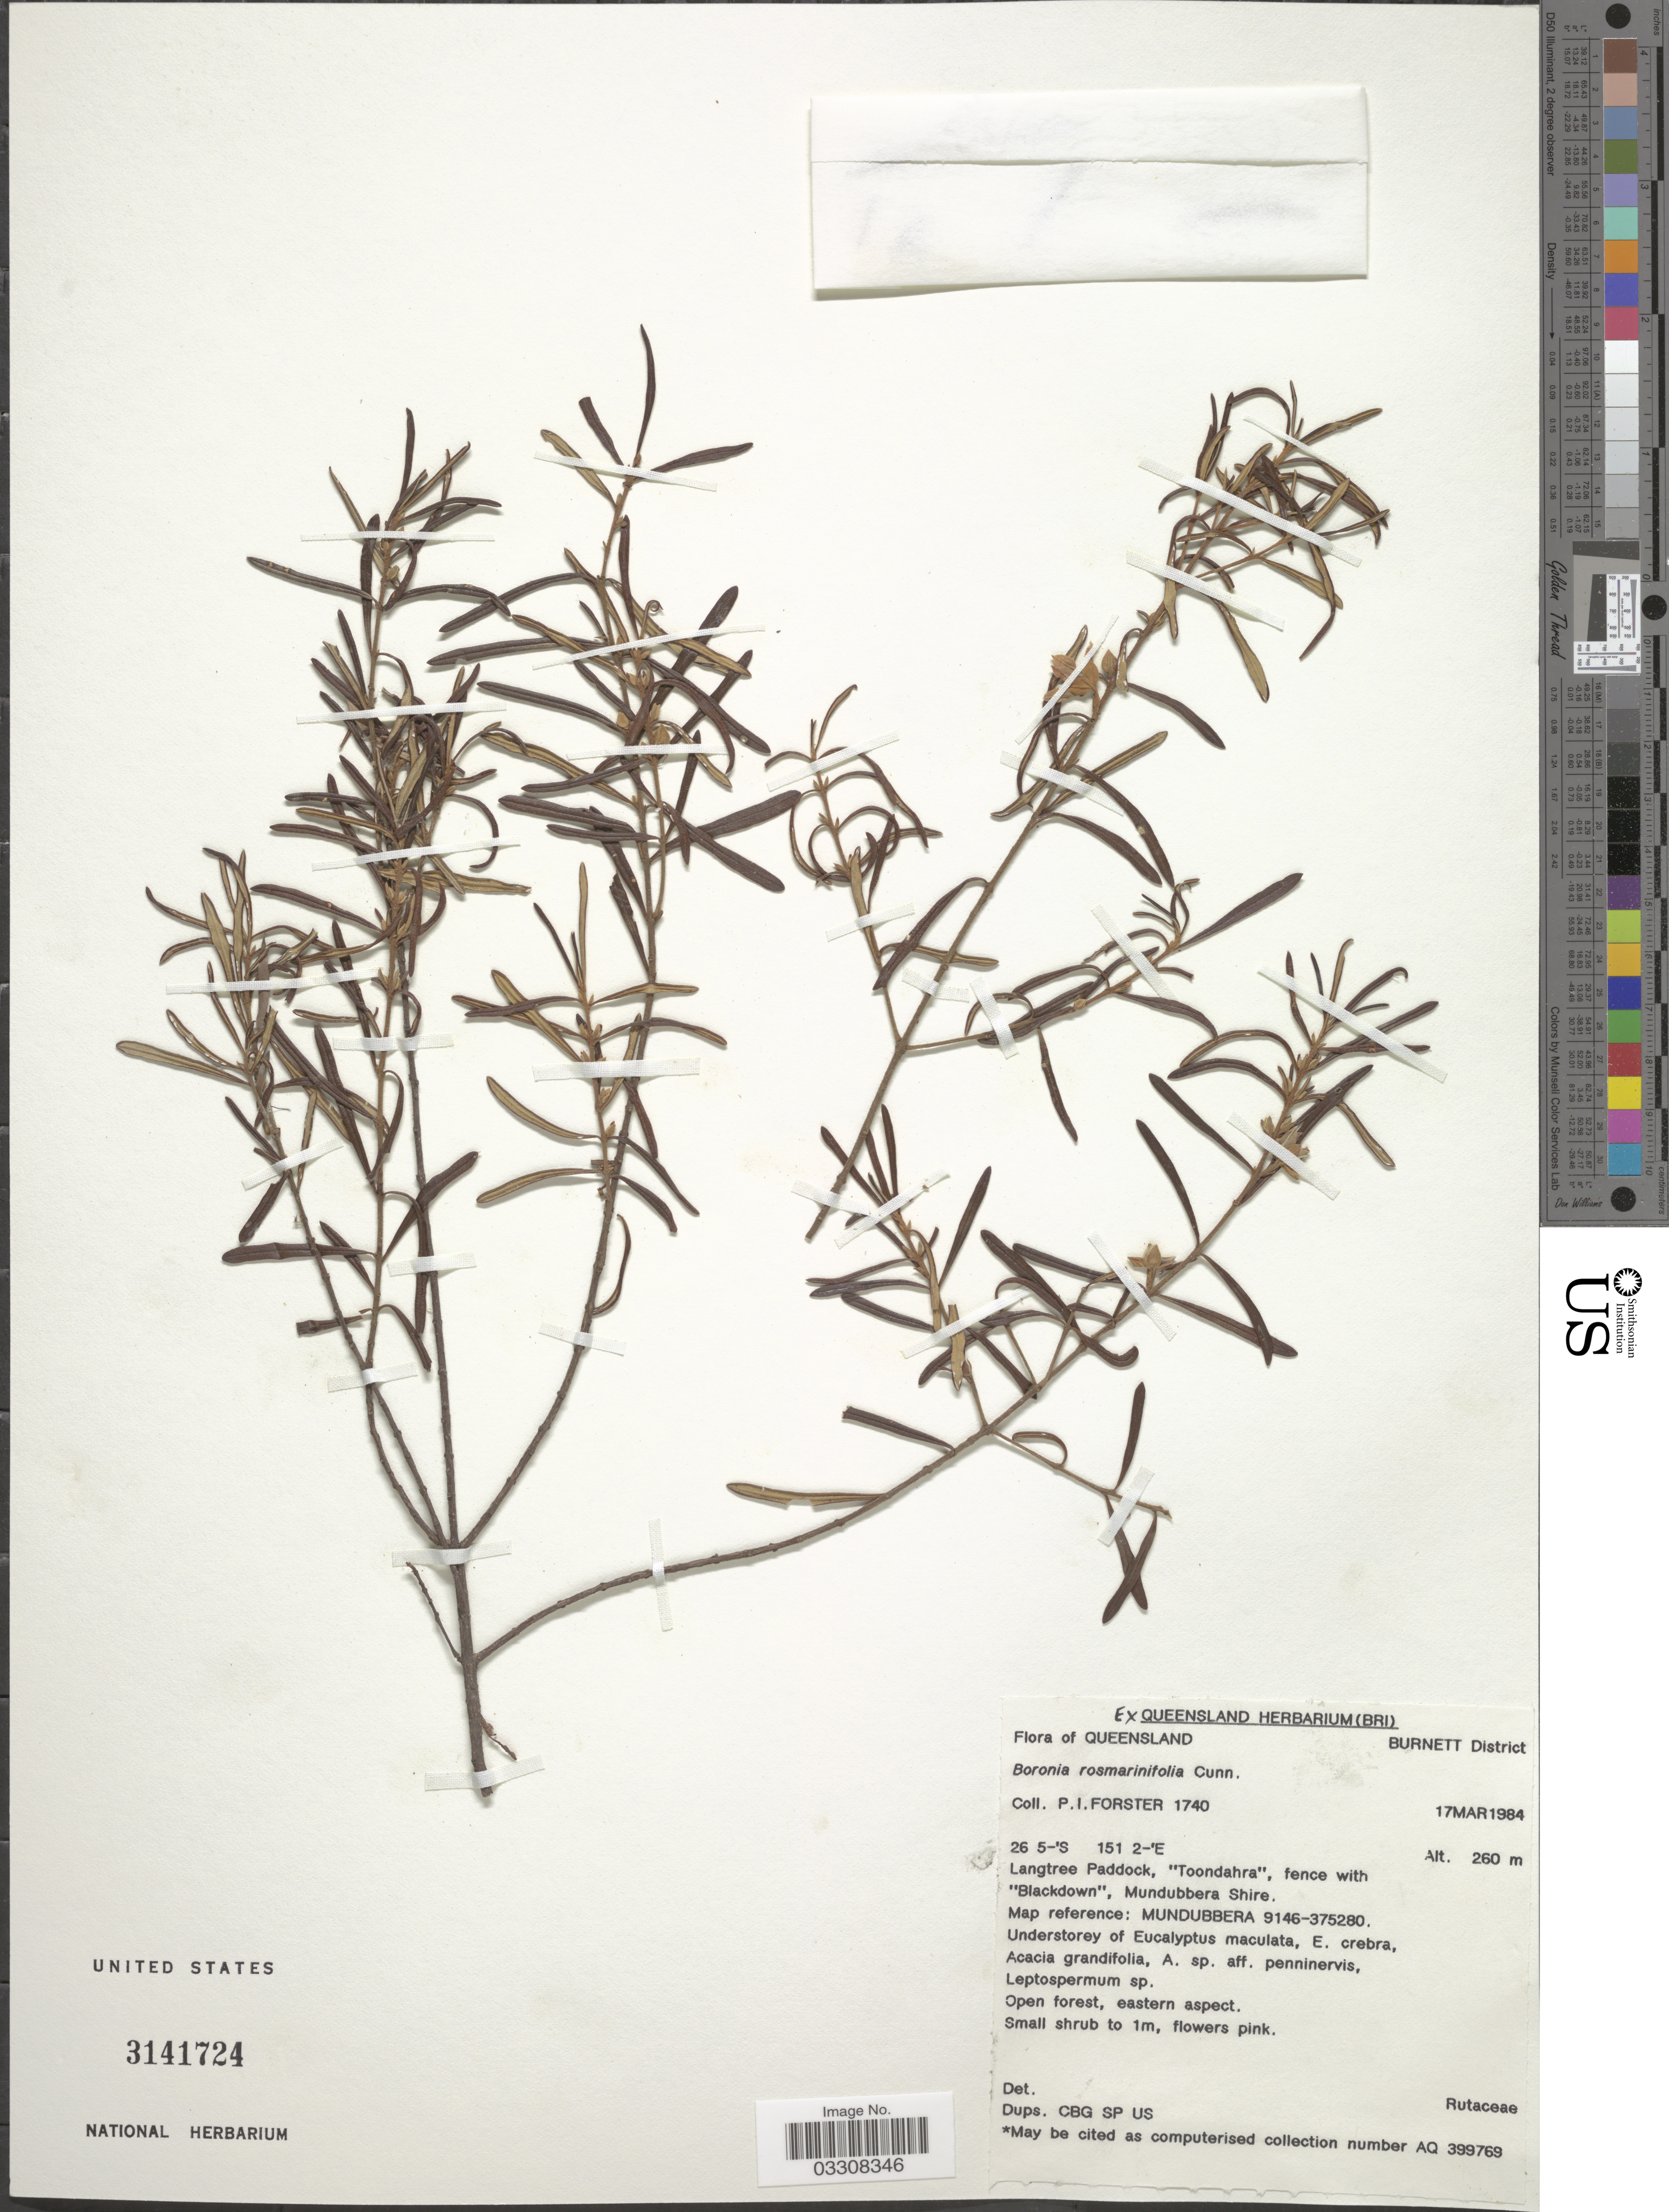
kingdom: Plantae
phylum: Tracheophyta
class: Magnoliopsida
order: Sapindales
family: Rutaceae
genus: Boronia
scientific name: Boronia rosmarinifolia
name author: A. Cunn.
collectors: P. Forster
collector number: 1740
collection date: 1984-03-17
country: Australia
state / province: Queensland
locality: Burnett District. Mandubbera Shire. Map reference: MUNDUBBERA 9146-375280.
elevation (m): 260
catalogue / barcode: US 3141724